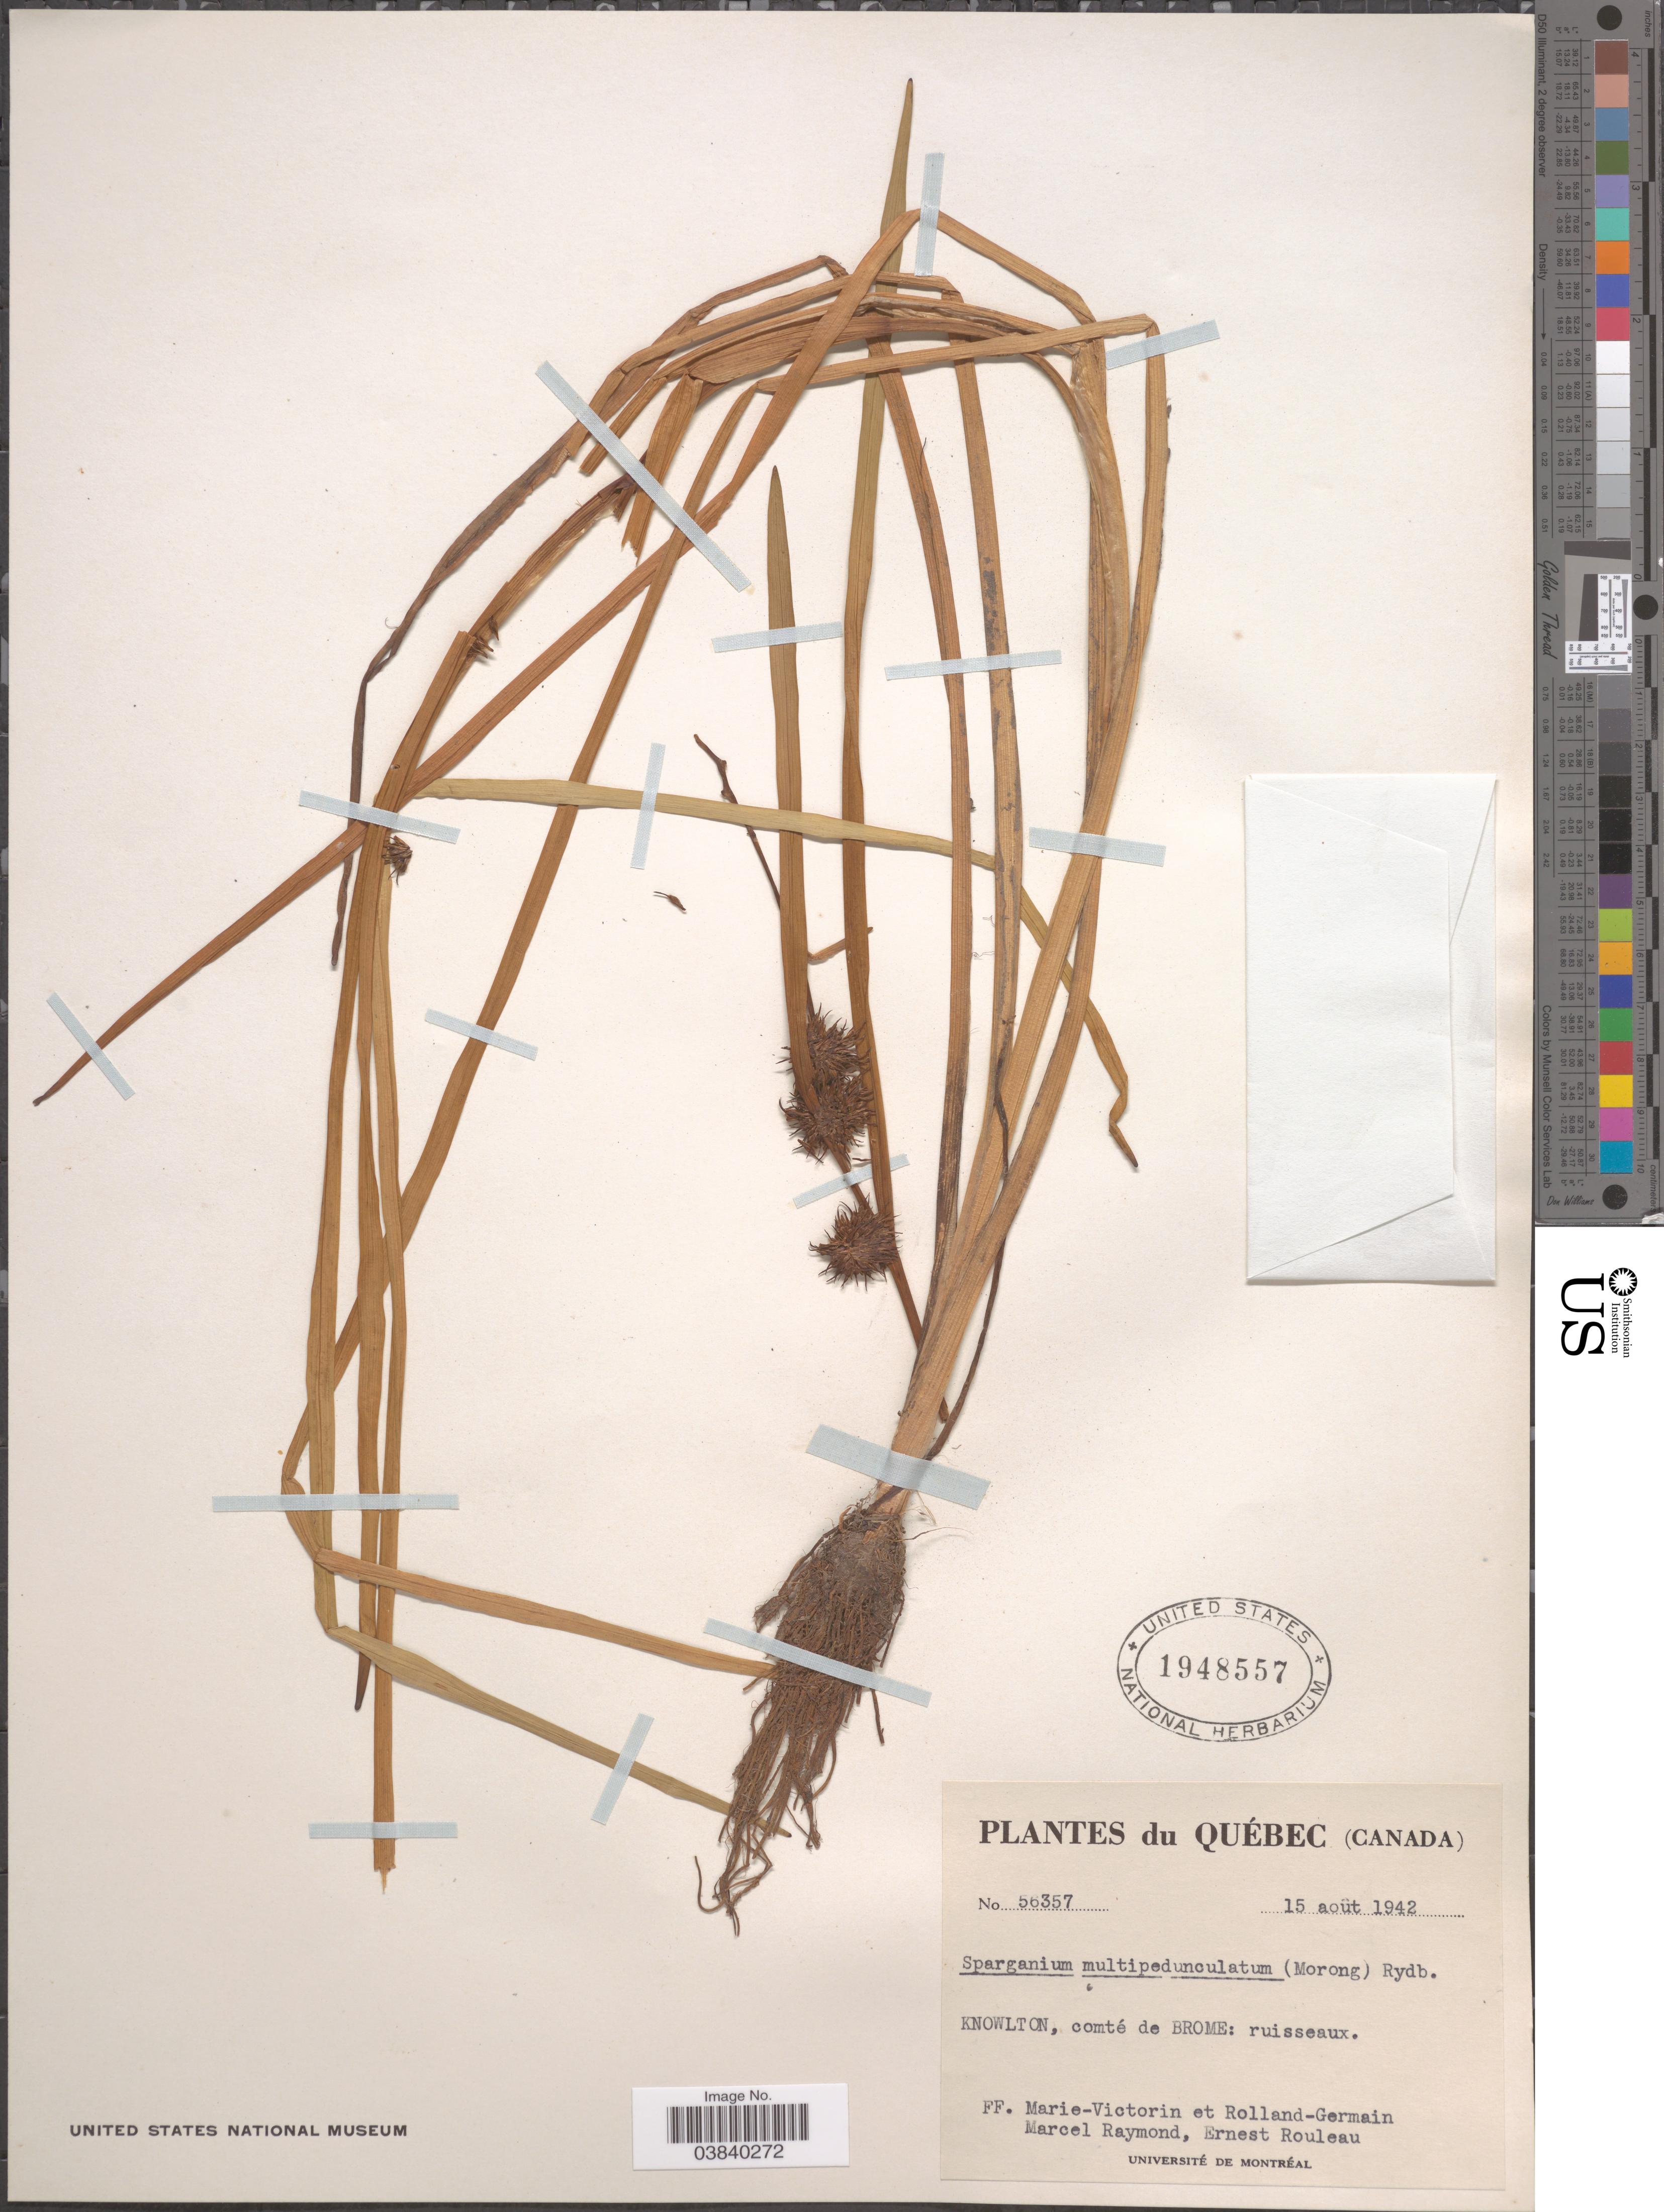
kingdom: Plantae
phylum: Tracheophyta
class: Liliopsida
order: Poales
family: Typhaceae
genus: Sparganium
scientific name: Sparganium emersum var. multipedunculatum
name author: (Morong) Reveal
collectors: F. Marie-Victorin, Rolland-Germain, M. Raymond & E. Rouleau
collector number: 56357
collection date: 1942-08-15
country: Canada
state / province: Quebec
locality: Knowlton, comté de Brome.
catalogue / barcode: US 1948557